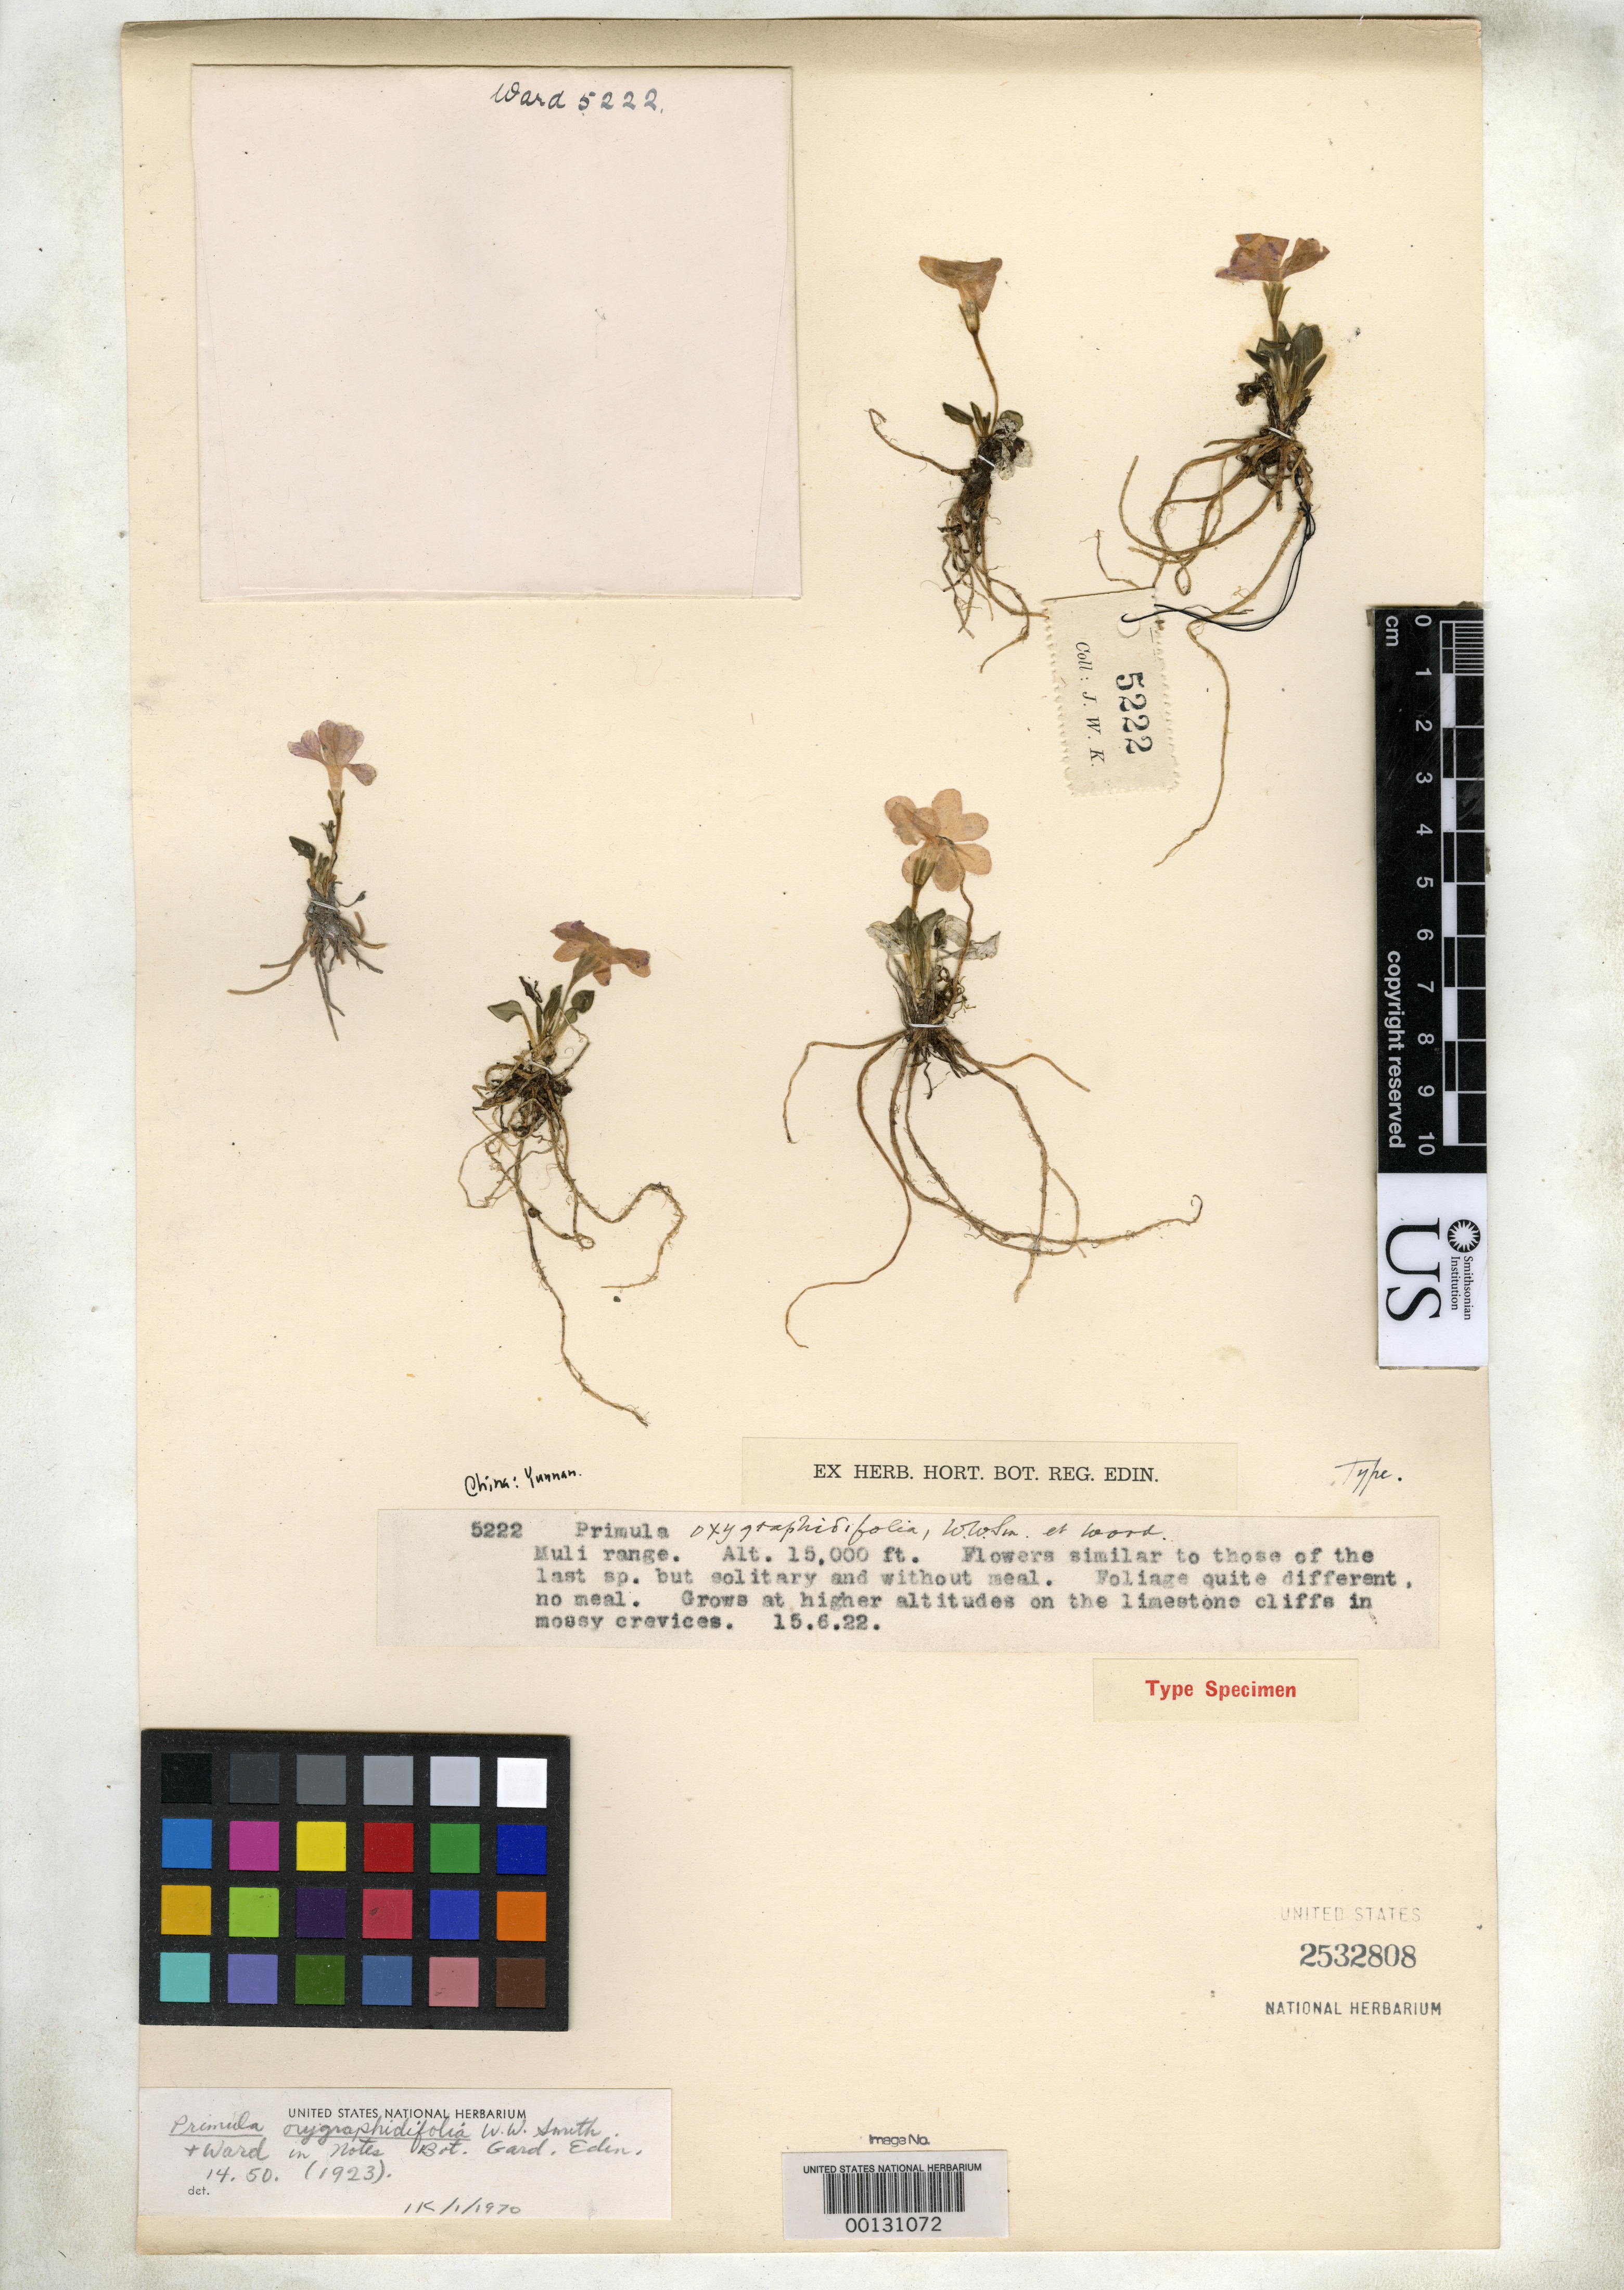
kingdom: Plantae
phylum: Tracheophyta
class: Magnoliopsida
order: Ericales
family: Primulaceae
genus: Primula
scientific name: Primula oxygraphidifolia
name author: W.W. Sm. & Kingdon-Ward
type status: Syntype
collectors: F. Kingdon Ward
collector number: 5222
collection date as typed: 15 Jun 1922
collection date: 1922-06-15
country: China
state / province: Yunnan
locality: Mu-li Range.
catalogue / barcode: US 2532808